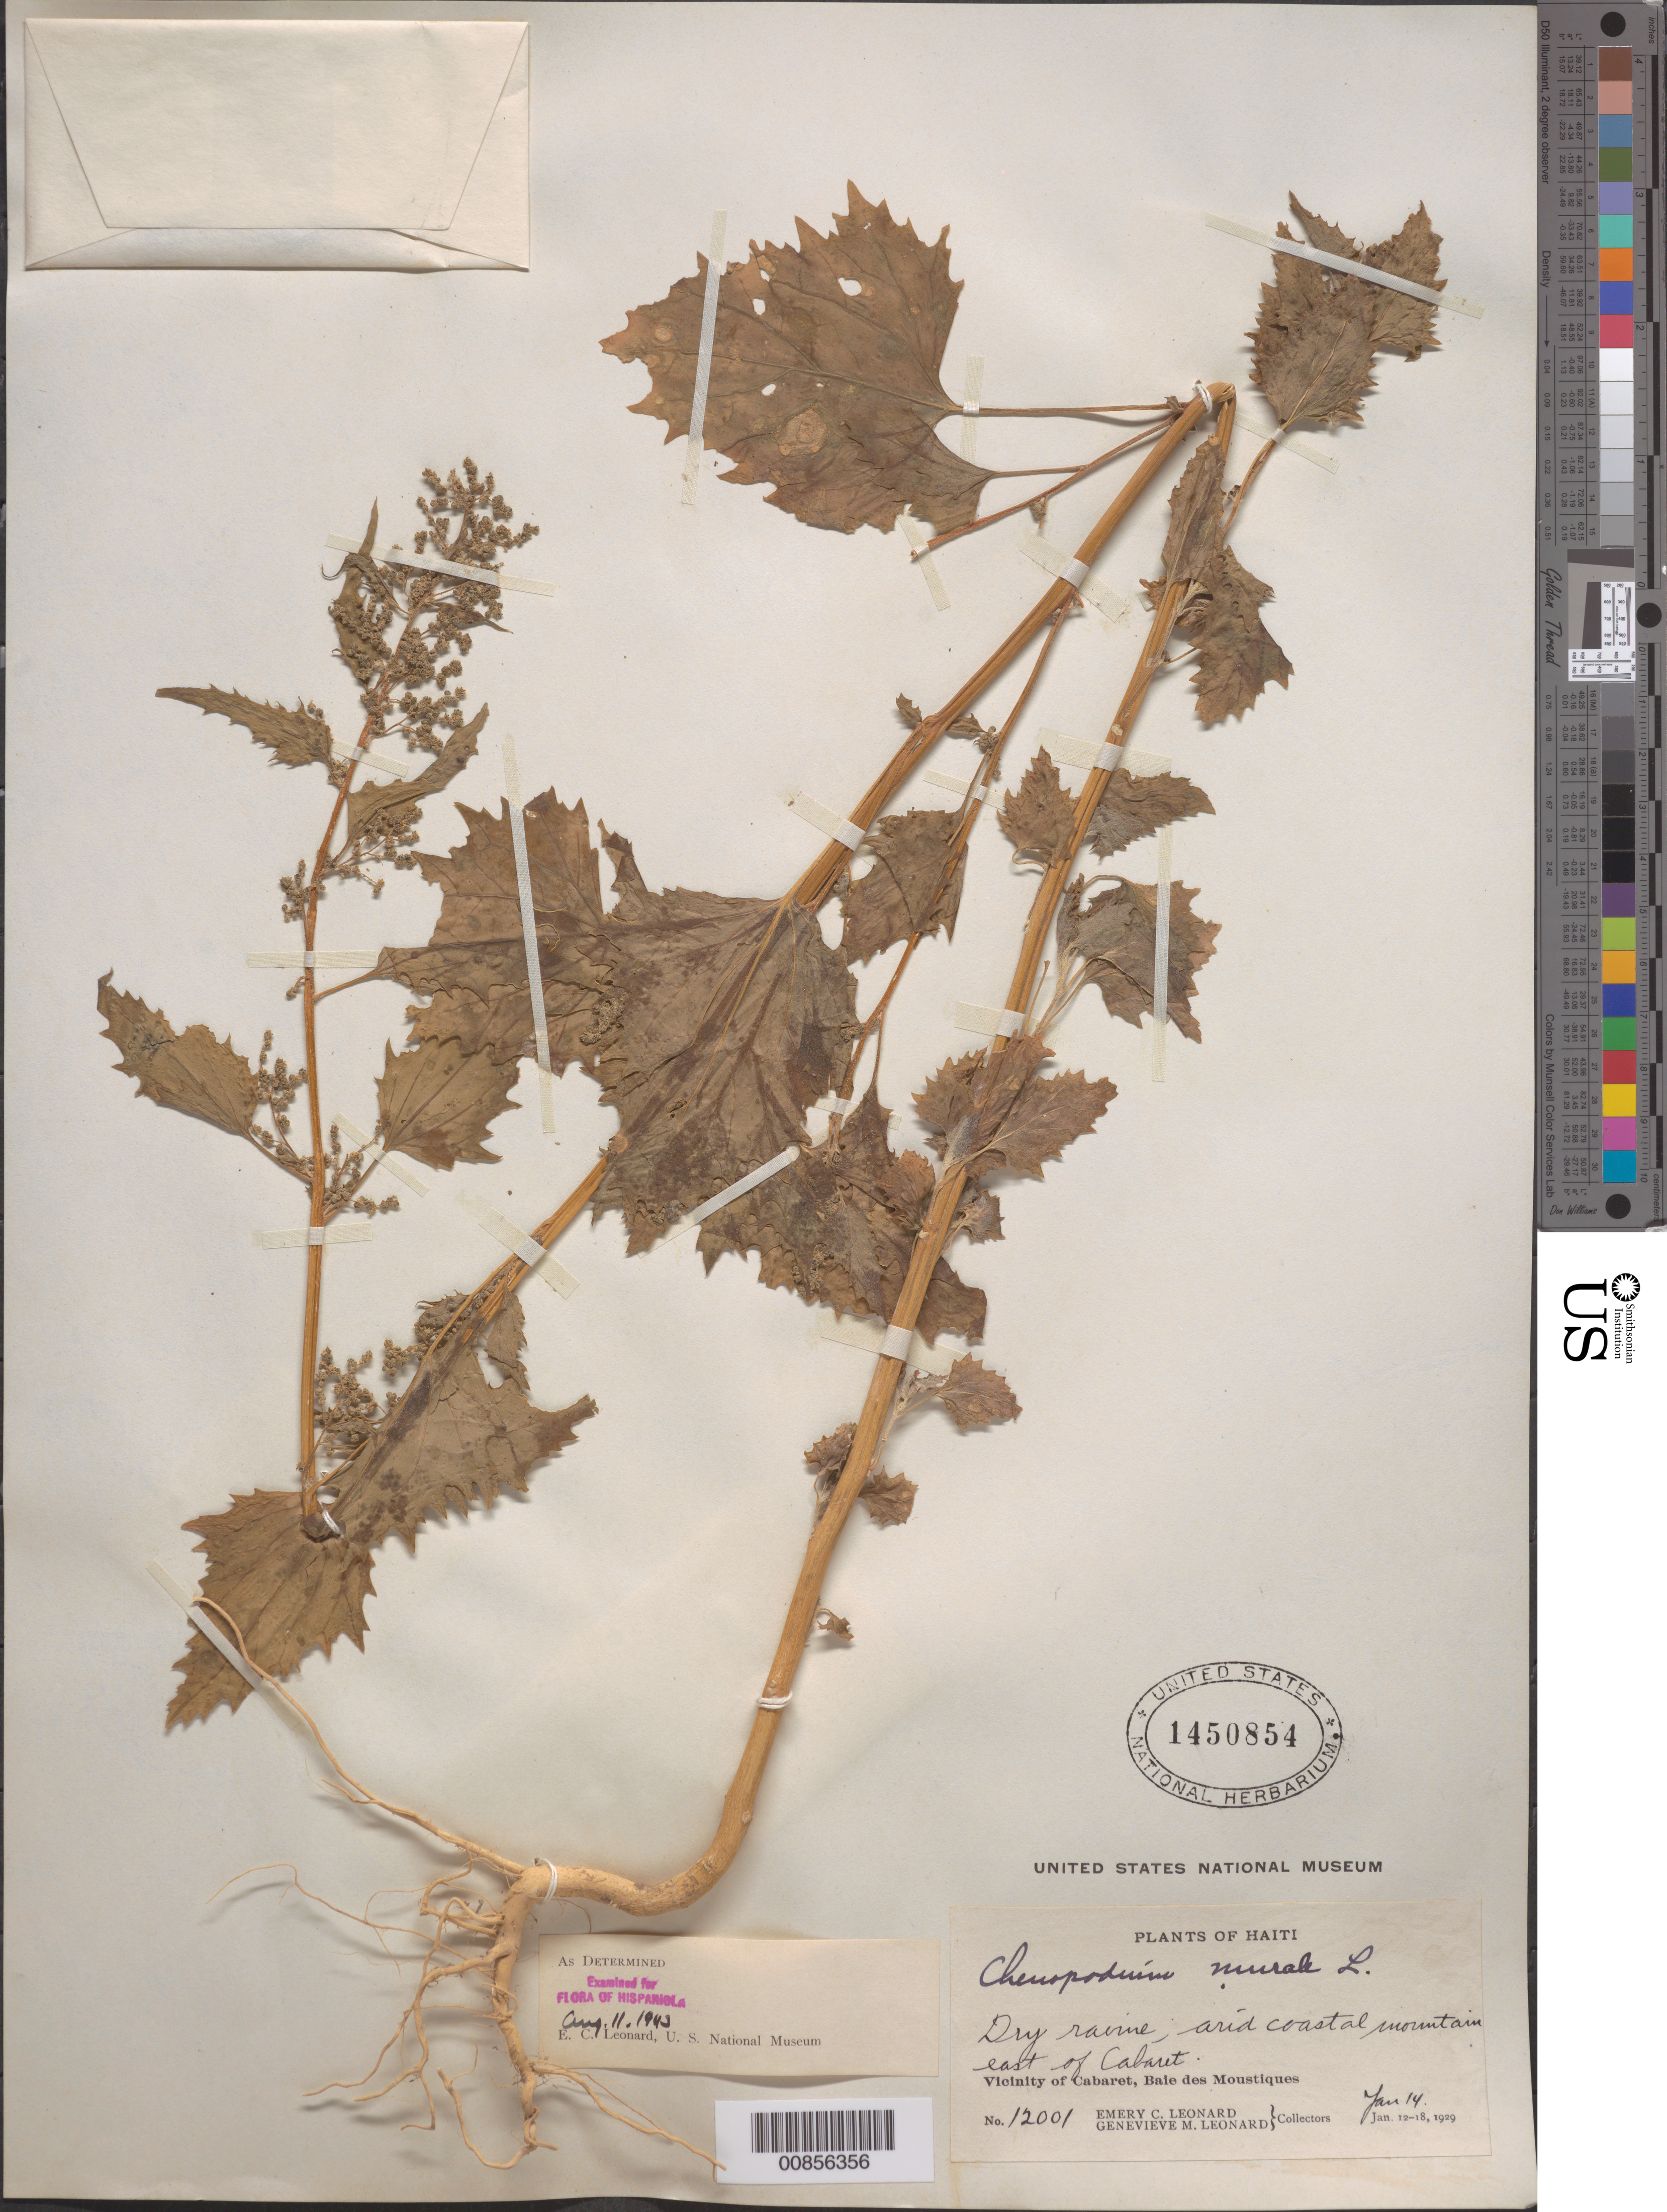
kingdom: Plantae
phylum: Tracheophyta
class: Magnoliopsida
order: Caryophyllales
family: Amaranthaceae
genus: Chenopodium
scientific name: Chenopodium murale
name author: L.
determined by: Leonard, Emery C., (US)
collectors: E. C. Leonard & G. M. Leonard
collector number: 12001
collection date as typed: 14 Jan 1929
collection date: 1929-01-14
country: Haiti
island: Hispaniola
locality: Vicinity of Cabaret, Baie des Moustiques. Arid coastal mountain east of Cabaret.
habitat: Dry ravine. Arid coastal mountain.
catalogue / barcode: US 1450854